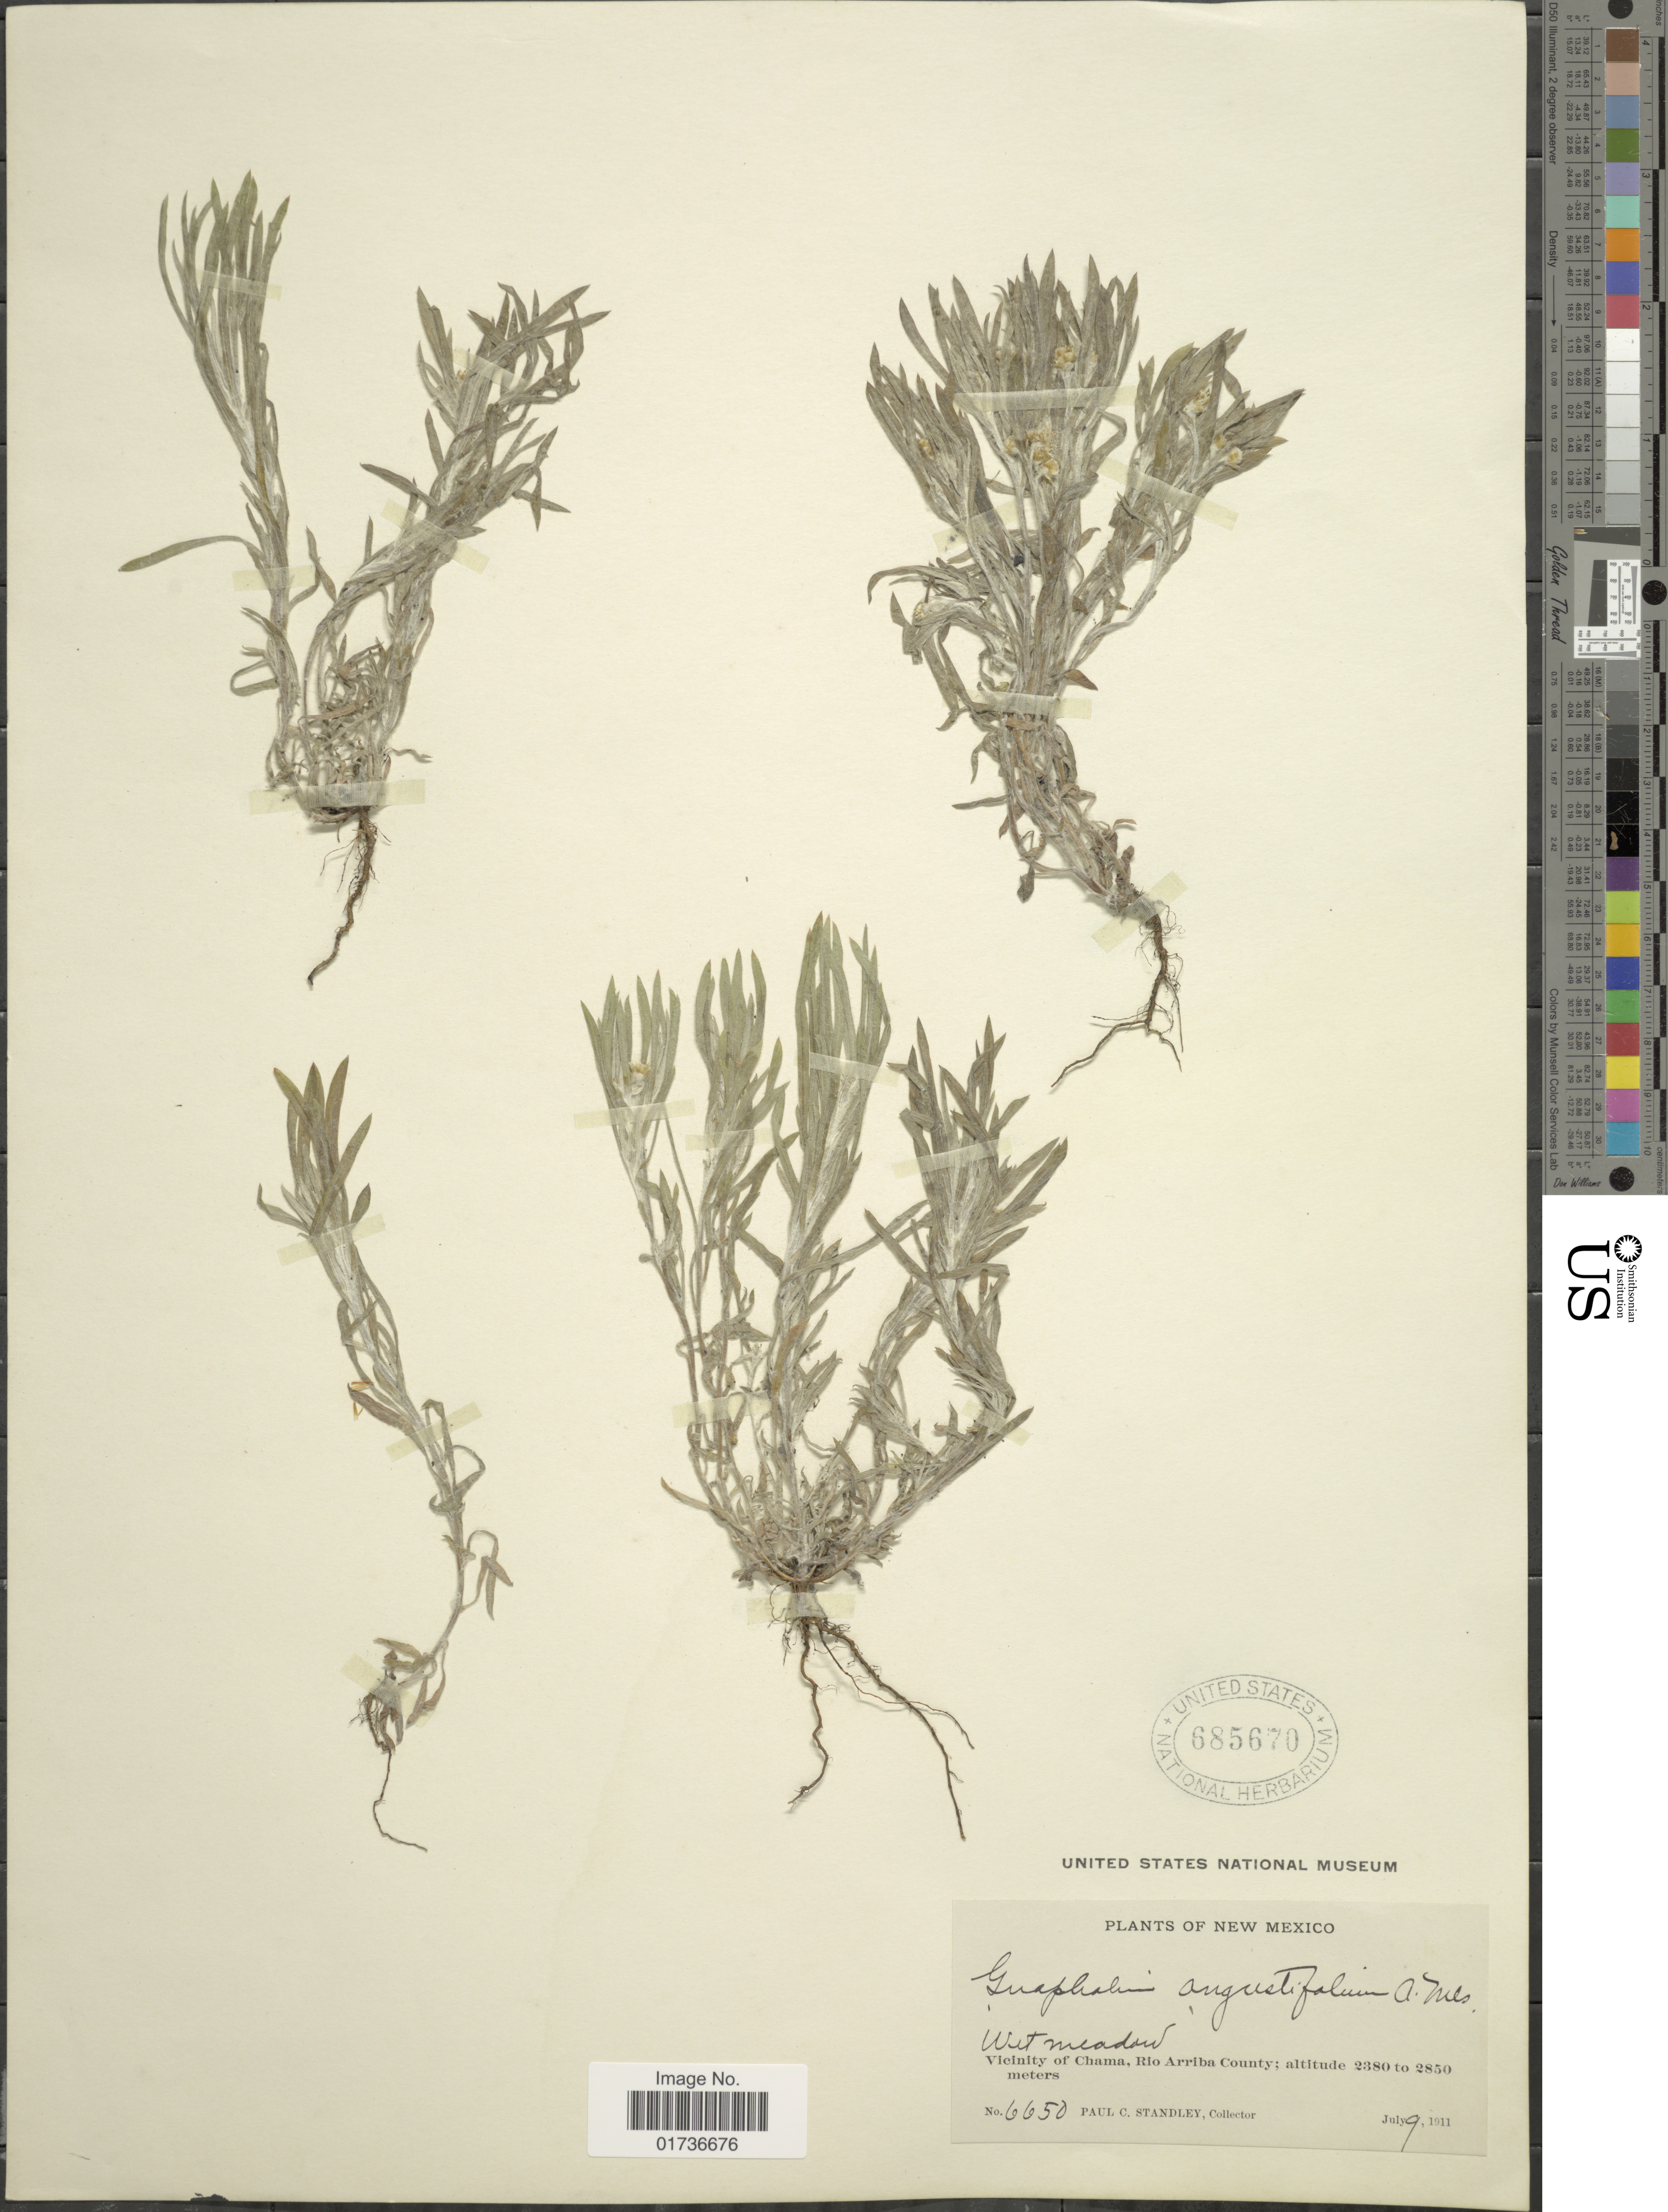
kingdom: Plantae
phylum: Tracheophyta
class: Magnoliopsida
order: Asterales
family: Asteraceae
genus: Gnaphalium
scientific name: Gnaphalium exilifolium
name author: A. Nelson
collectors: P. C. Standley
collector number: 6650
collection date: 1911-07-09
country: United States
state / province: New Mexico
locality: Wet meadow, Vicinity of Chama, Rio Arriba County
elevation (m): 2380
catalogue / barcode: US 685670